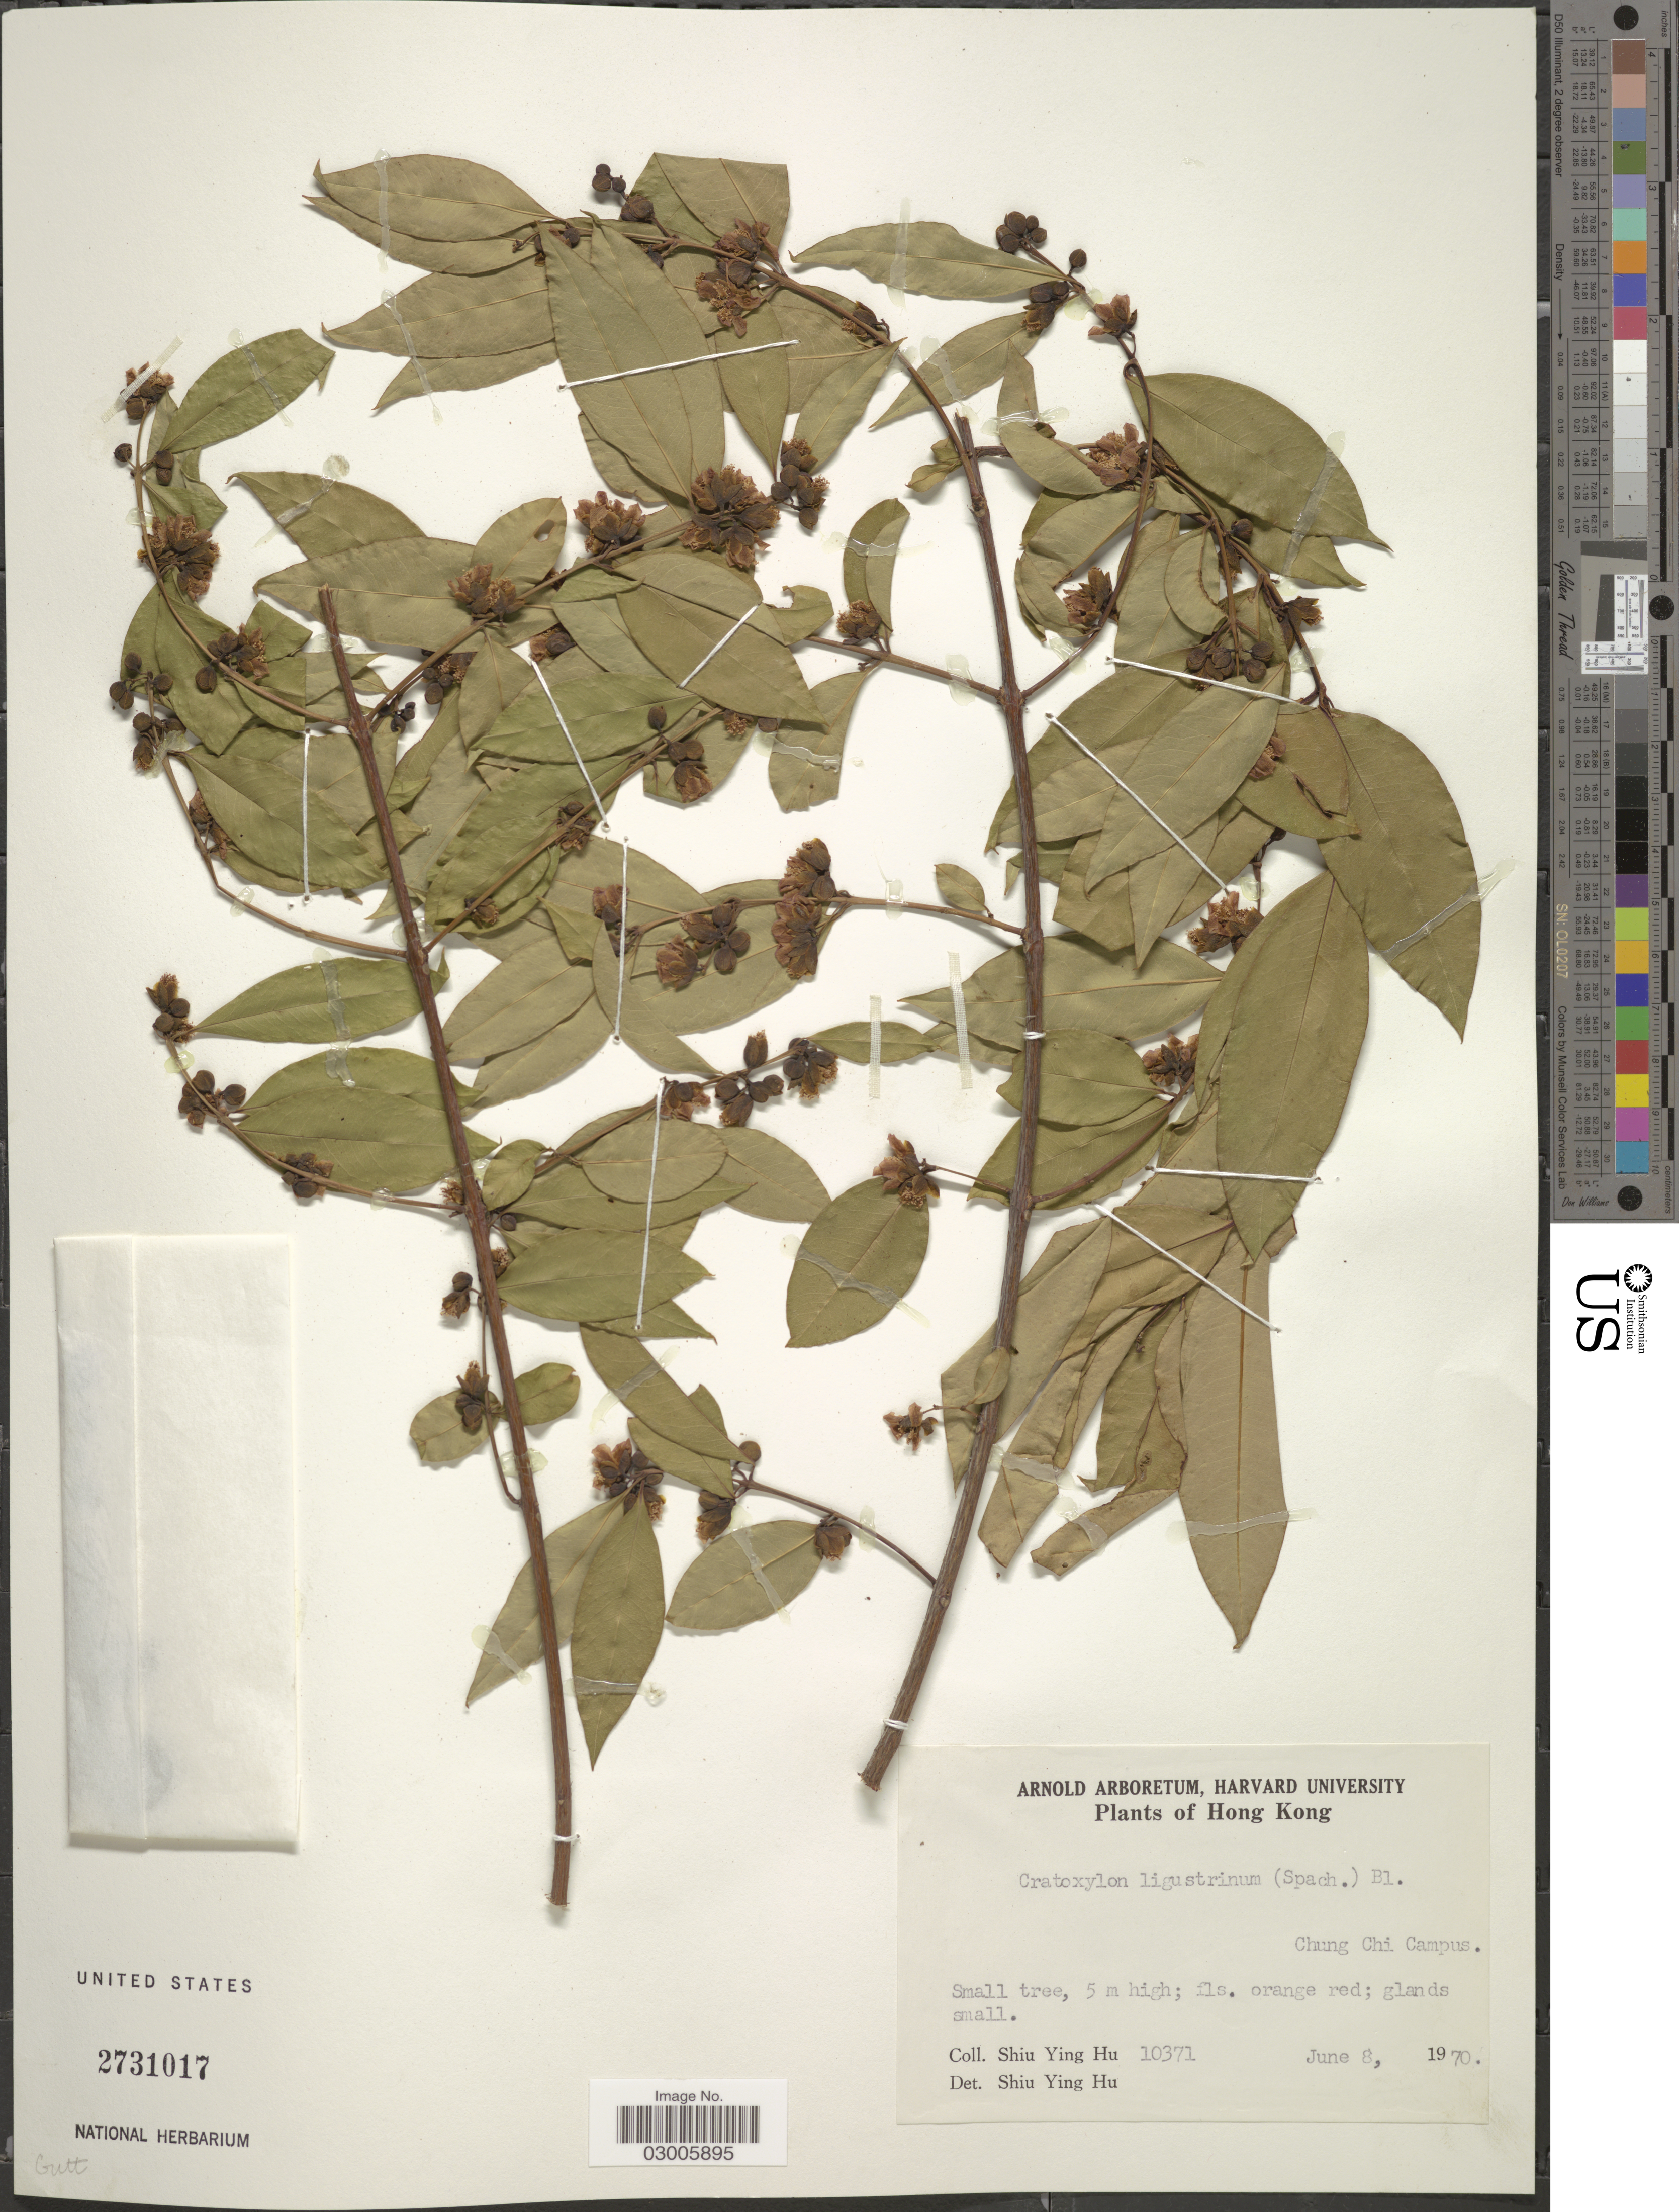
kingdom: Plantae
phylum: Tracheophyta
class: Magnoliopsida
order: Malpighiales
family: Hypericaceae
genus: Cratoxylum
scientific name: Cratoxylum ligustrinum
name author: (Spach) Blume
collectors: S. Y. Hu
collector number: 10371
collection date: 1970-06-08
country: China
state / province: Hong Kong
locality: Chung Chi Campus.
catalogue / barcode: US 2731017